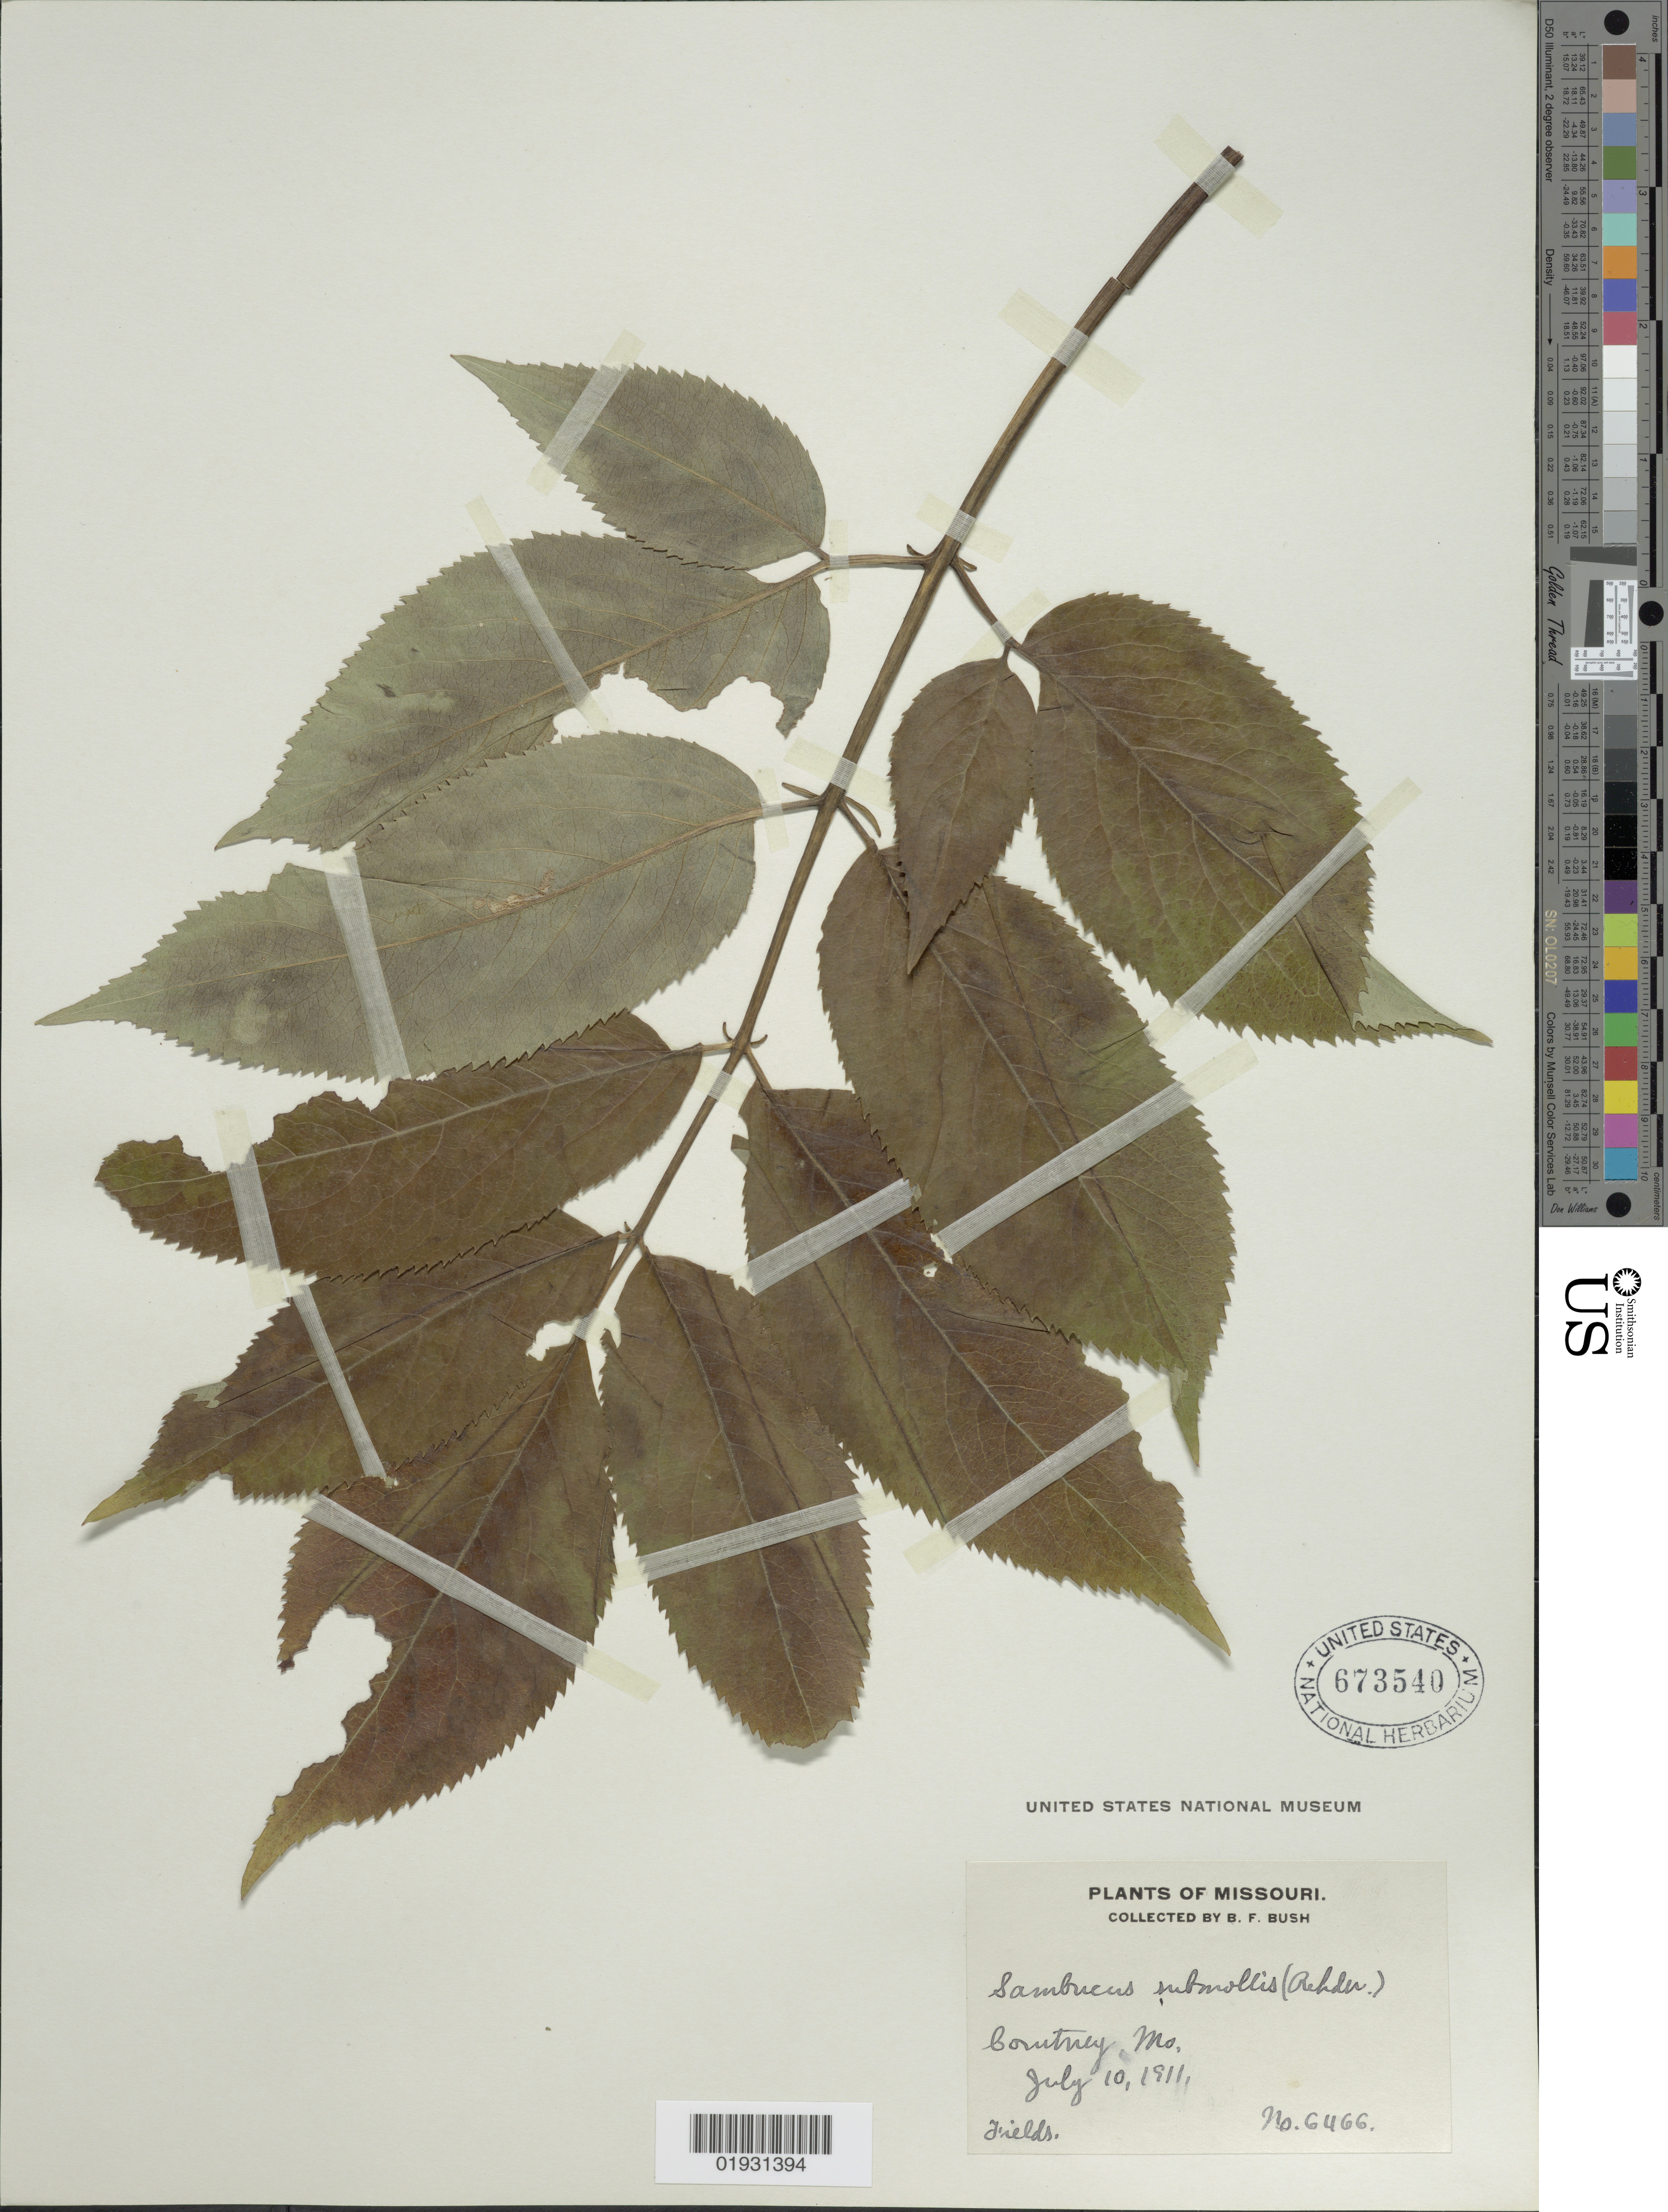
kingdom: Plantae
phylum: Tracheophyta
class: Magnoliopsida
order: Dipsacales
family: Viburnaceae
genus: Sambucus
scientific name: Sambucus canadensis var. submollis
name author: Rehder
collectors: B. F. Bush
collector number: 6466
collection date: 1911-07-10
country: United States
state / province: Missouri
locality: Courtney, Mo.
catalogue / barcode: US 673540